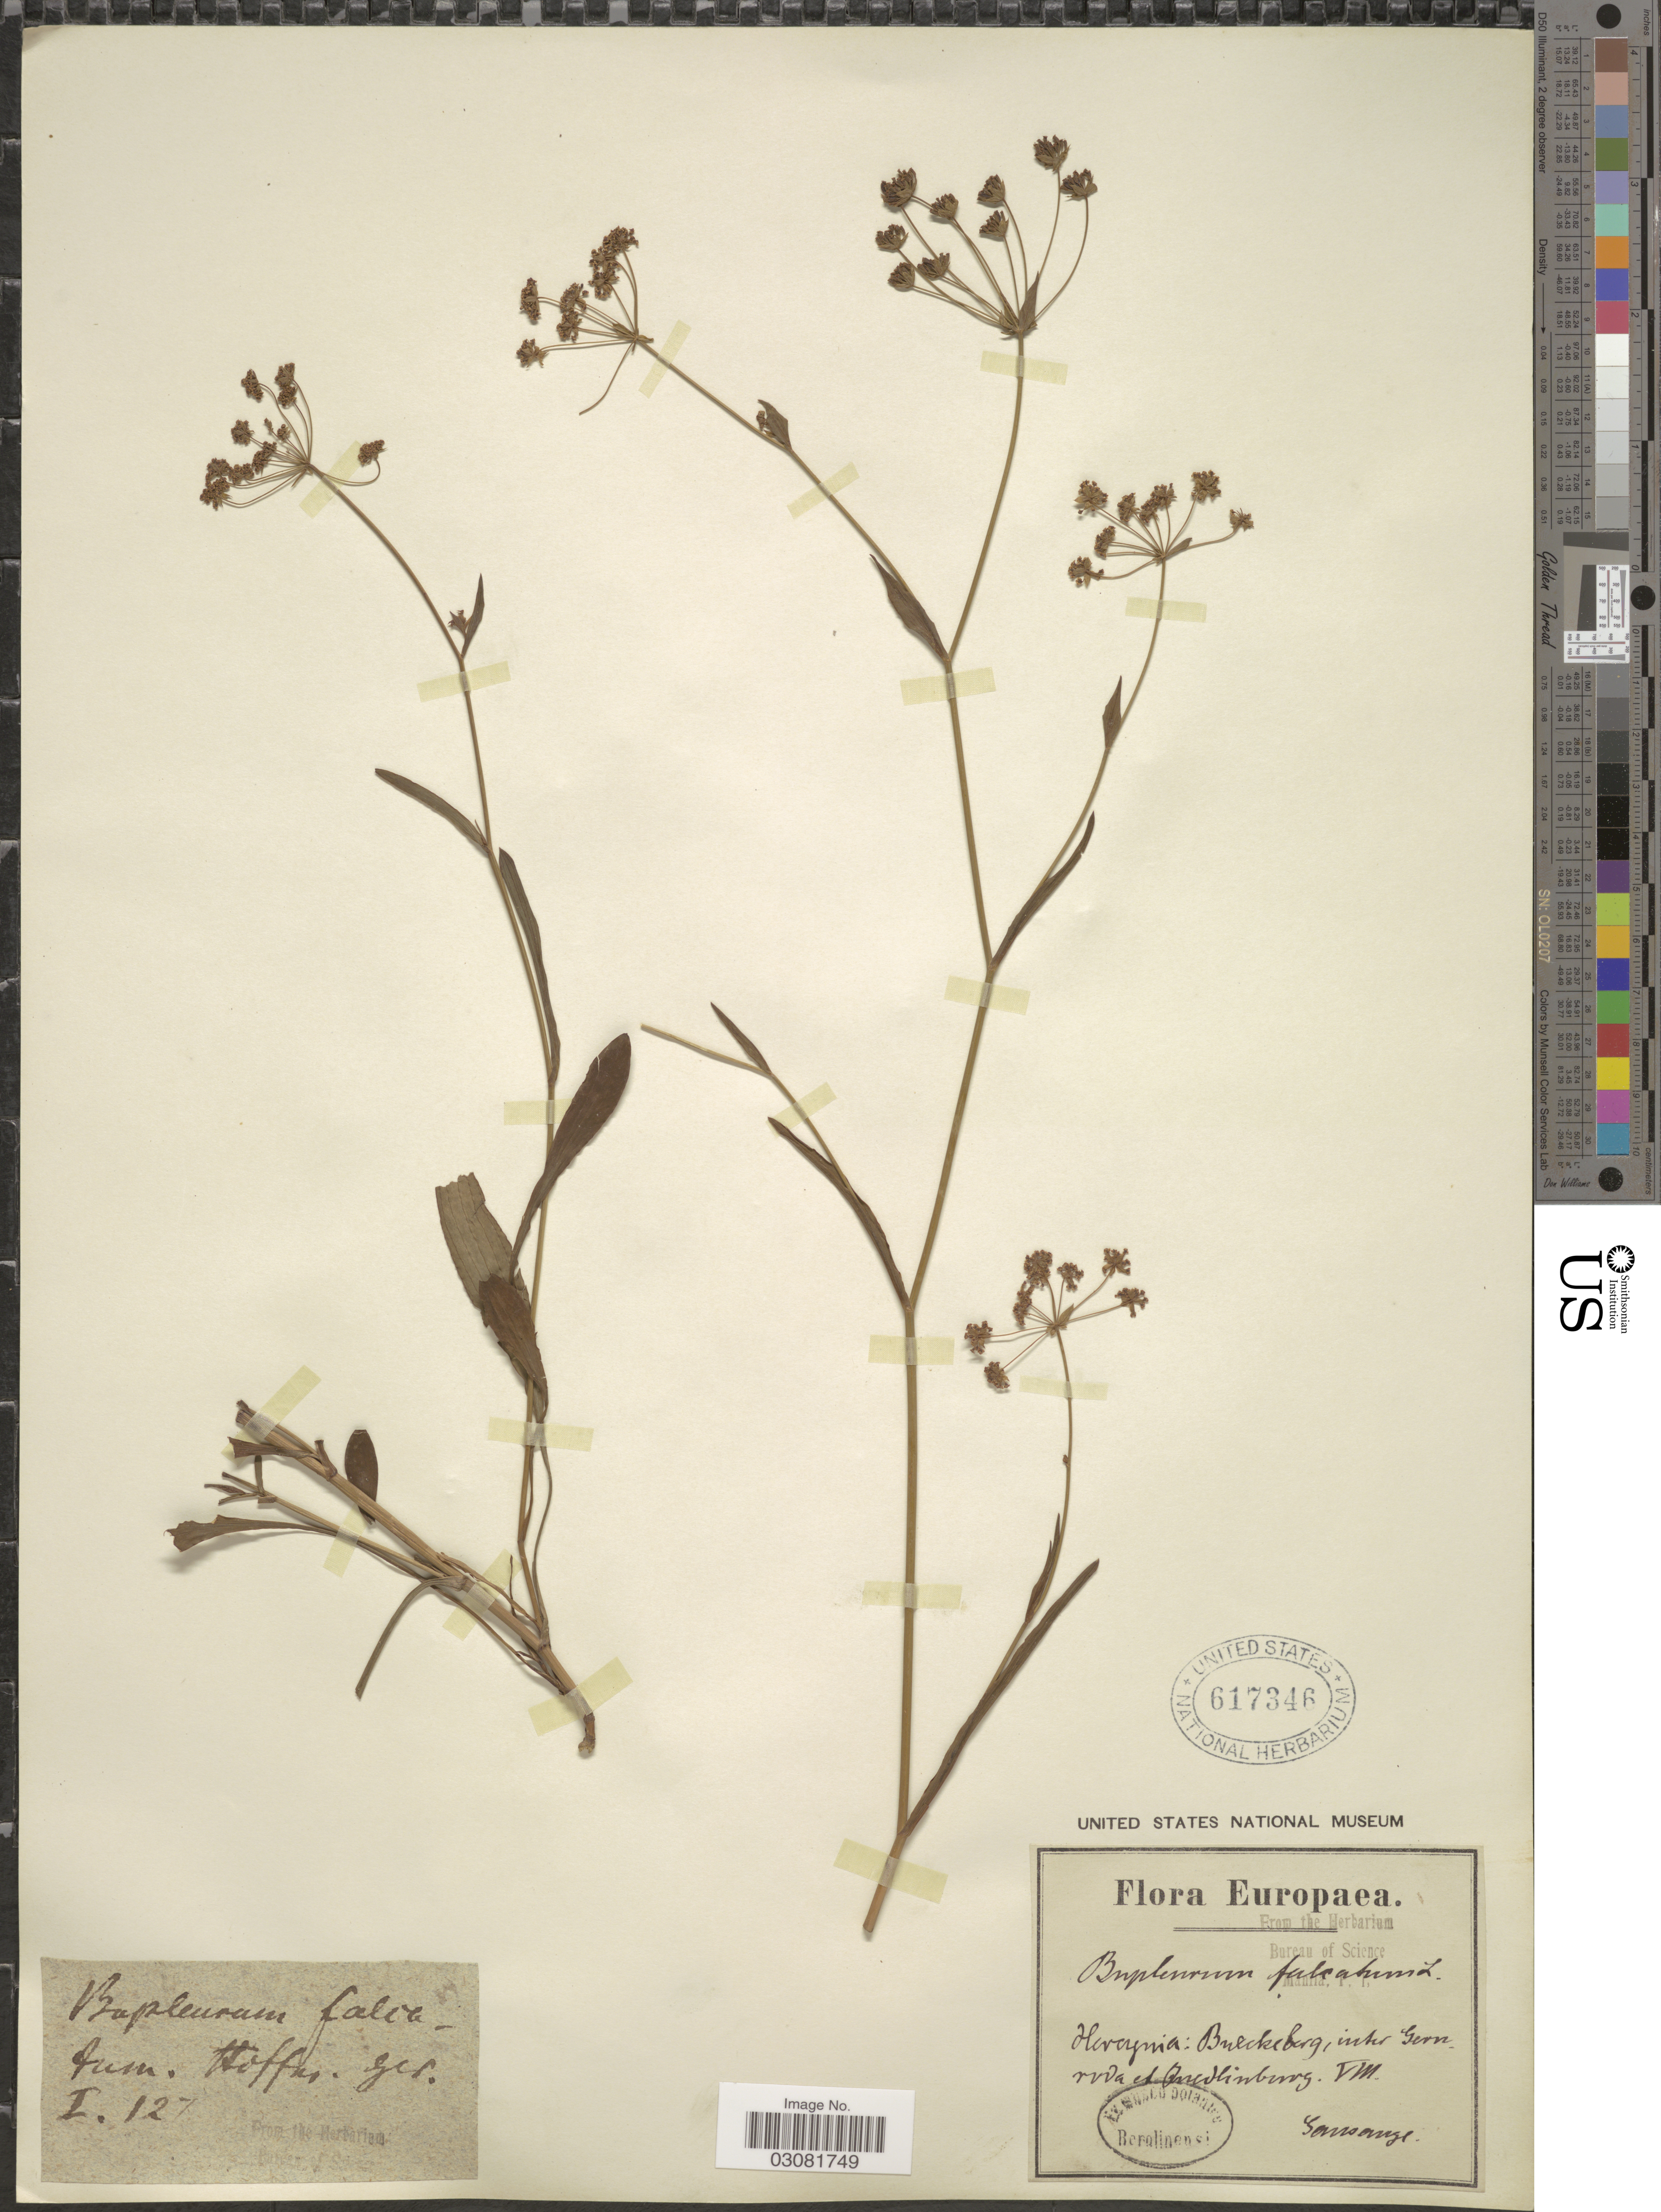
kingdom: Plantae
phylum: Tracheophyta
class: Magnoliopsida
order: Apiales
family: Apiaceae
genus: Bupleurum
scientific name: Bupleurum falcatum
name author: L.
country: Germany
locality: Hercynia: Bueckeberg, inter Gern. rvda [interpreted] et Quedlinburg.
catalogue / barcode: US 617346